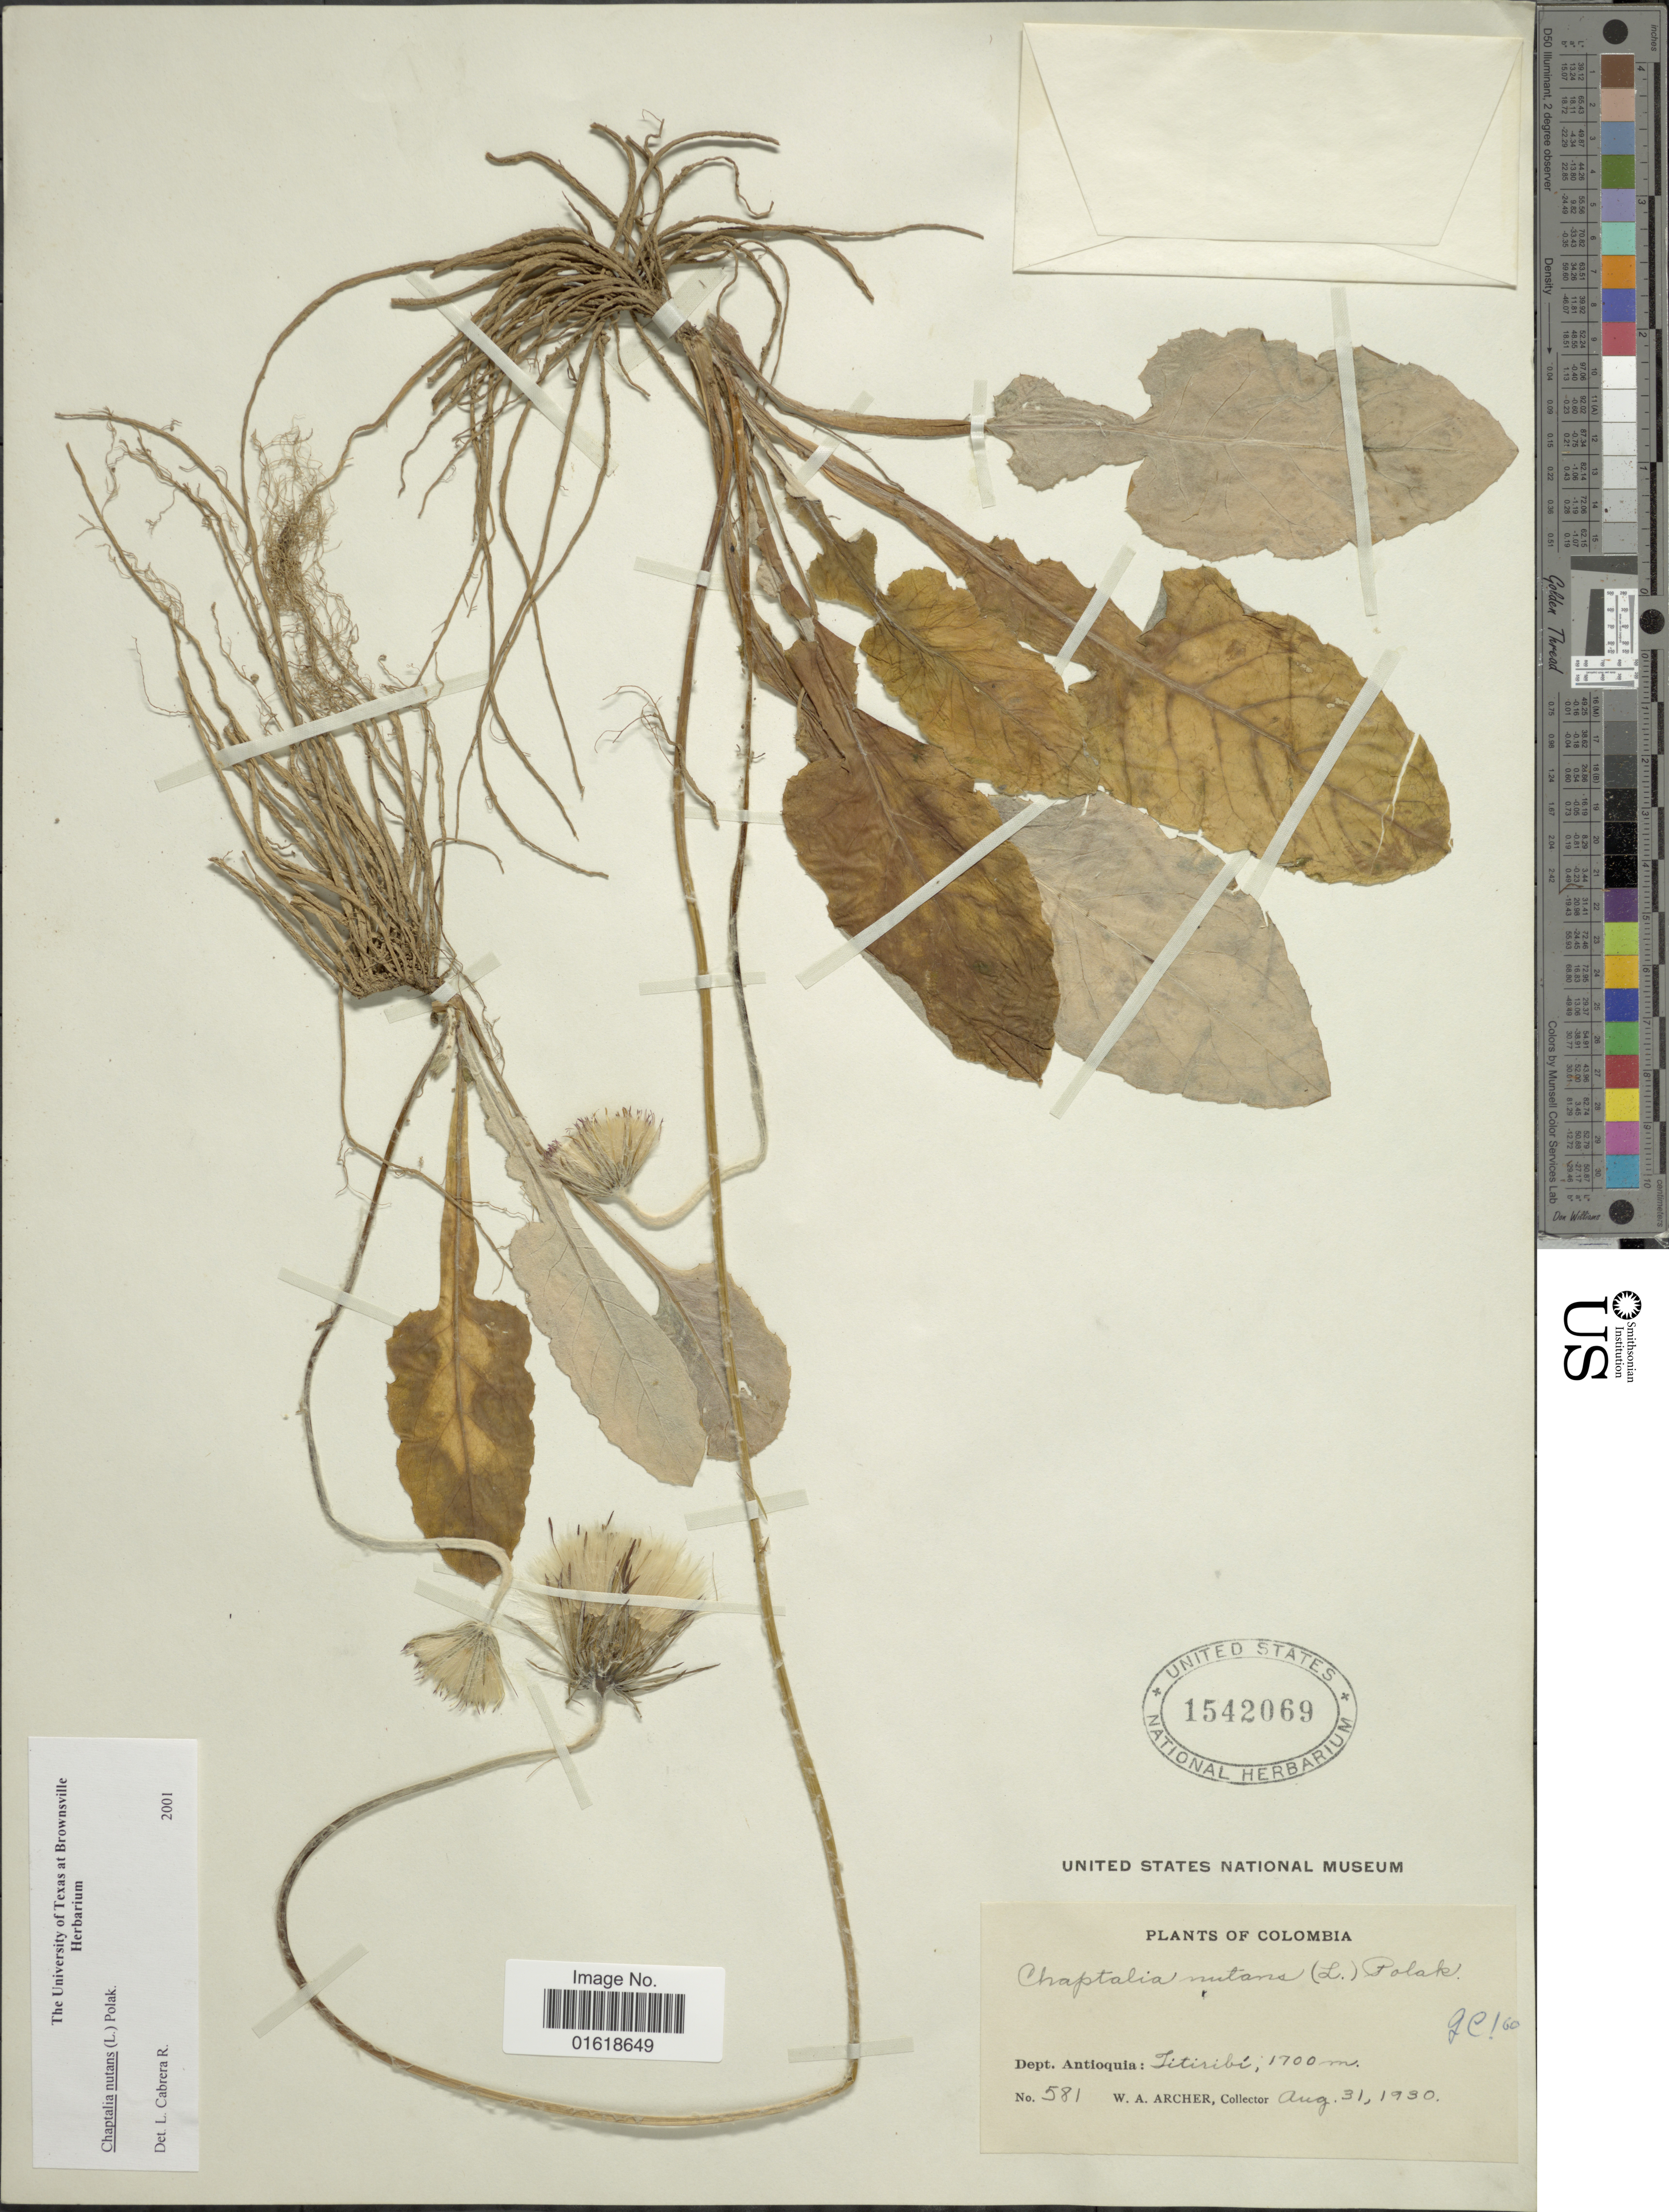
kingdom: Plantae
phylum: Tracheophyta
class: Magnoliopsida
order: Asterales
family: Asteraceae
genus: Chaptalia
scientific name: Chaptalia nutans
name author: (L.) Pol.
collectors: W. A. Archer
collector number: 581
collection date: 1930-08-31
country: Colombia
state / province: Antioquia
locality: Dept. Antioquia: Titiribí.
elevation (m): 1700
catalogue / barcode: US 1542069